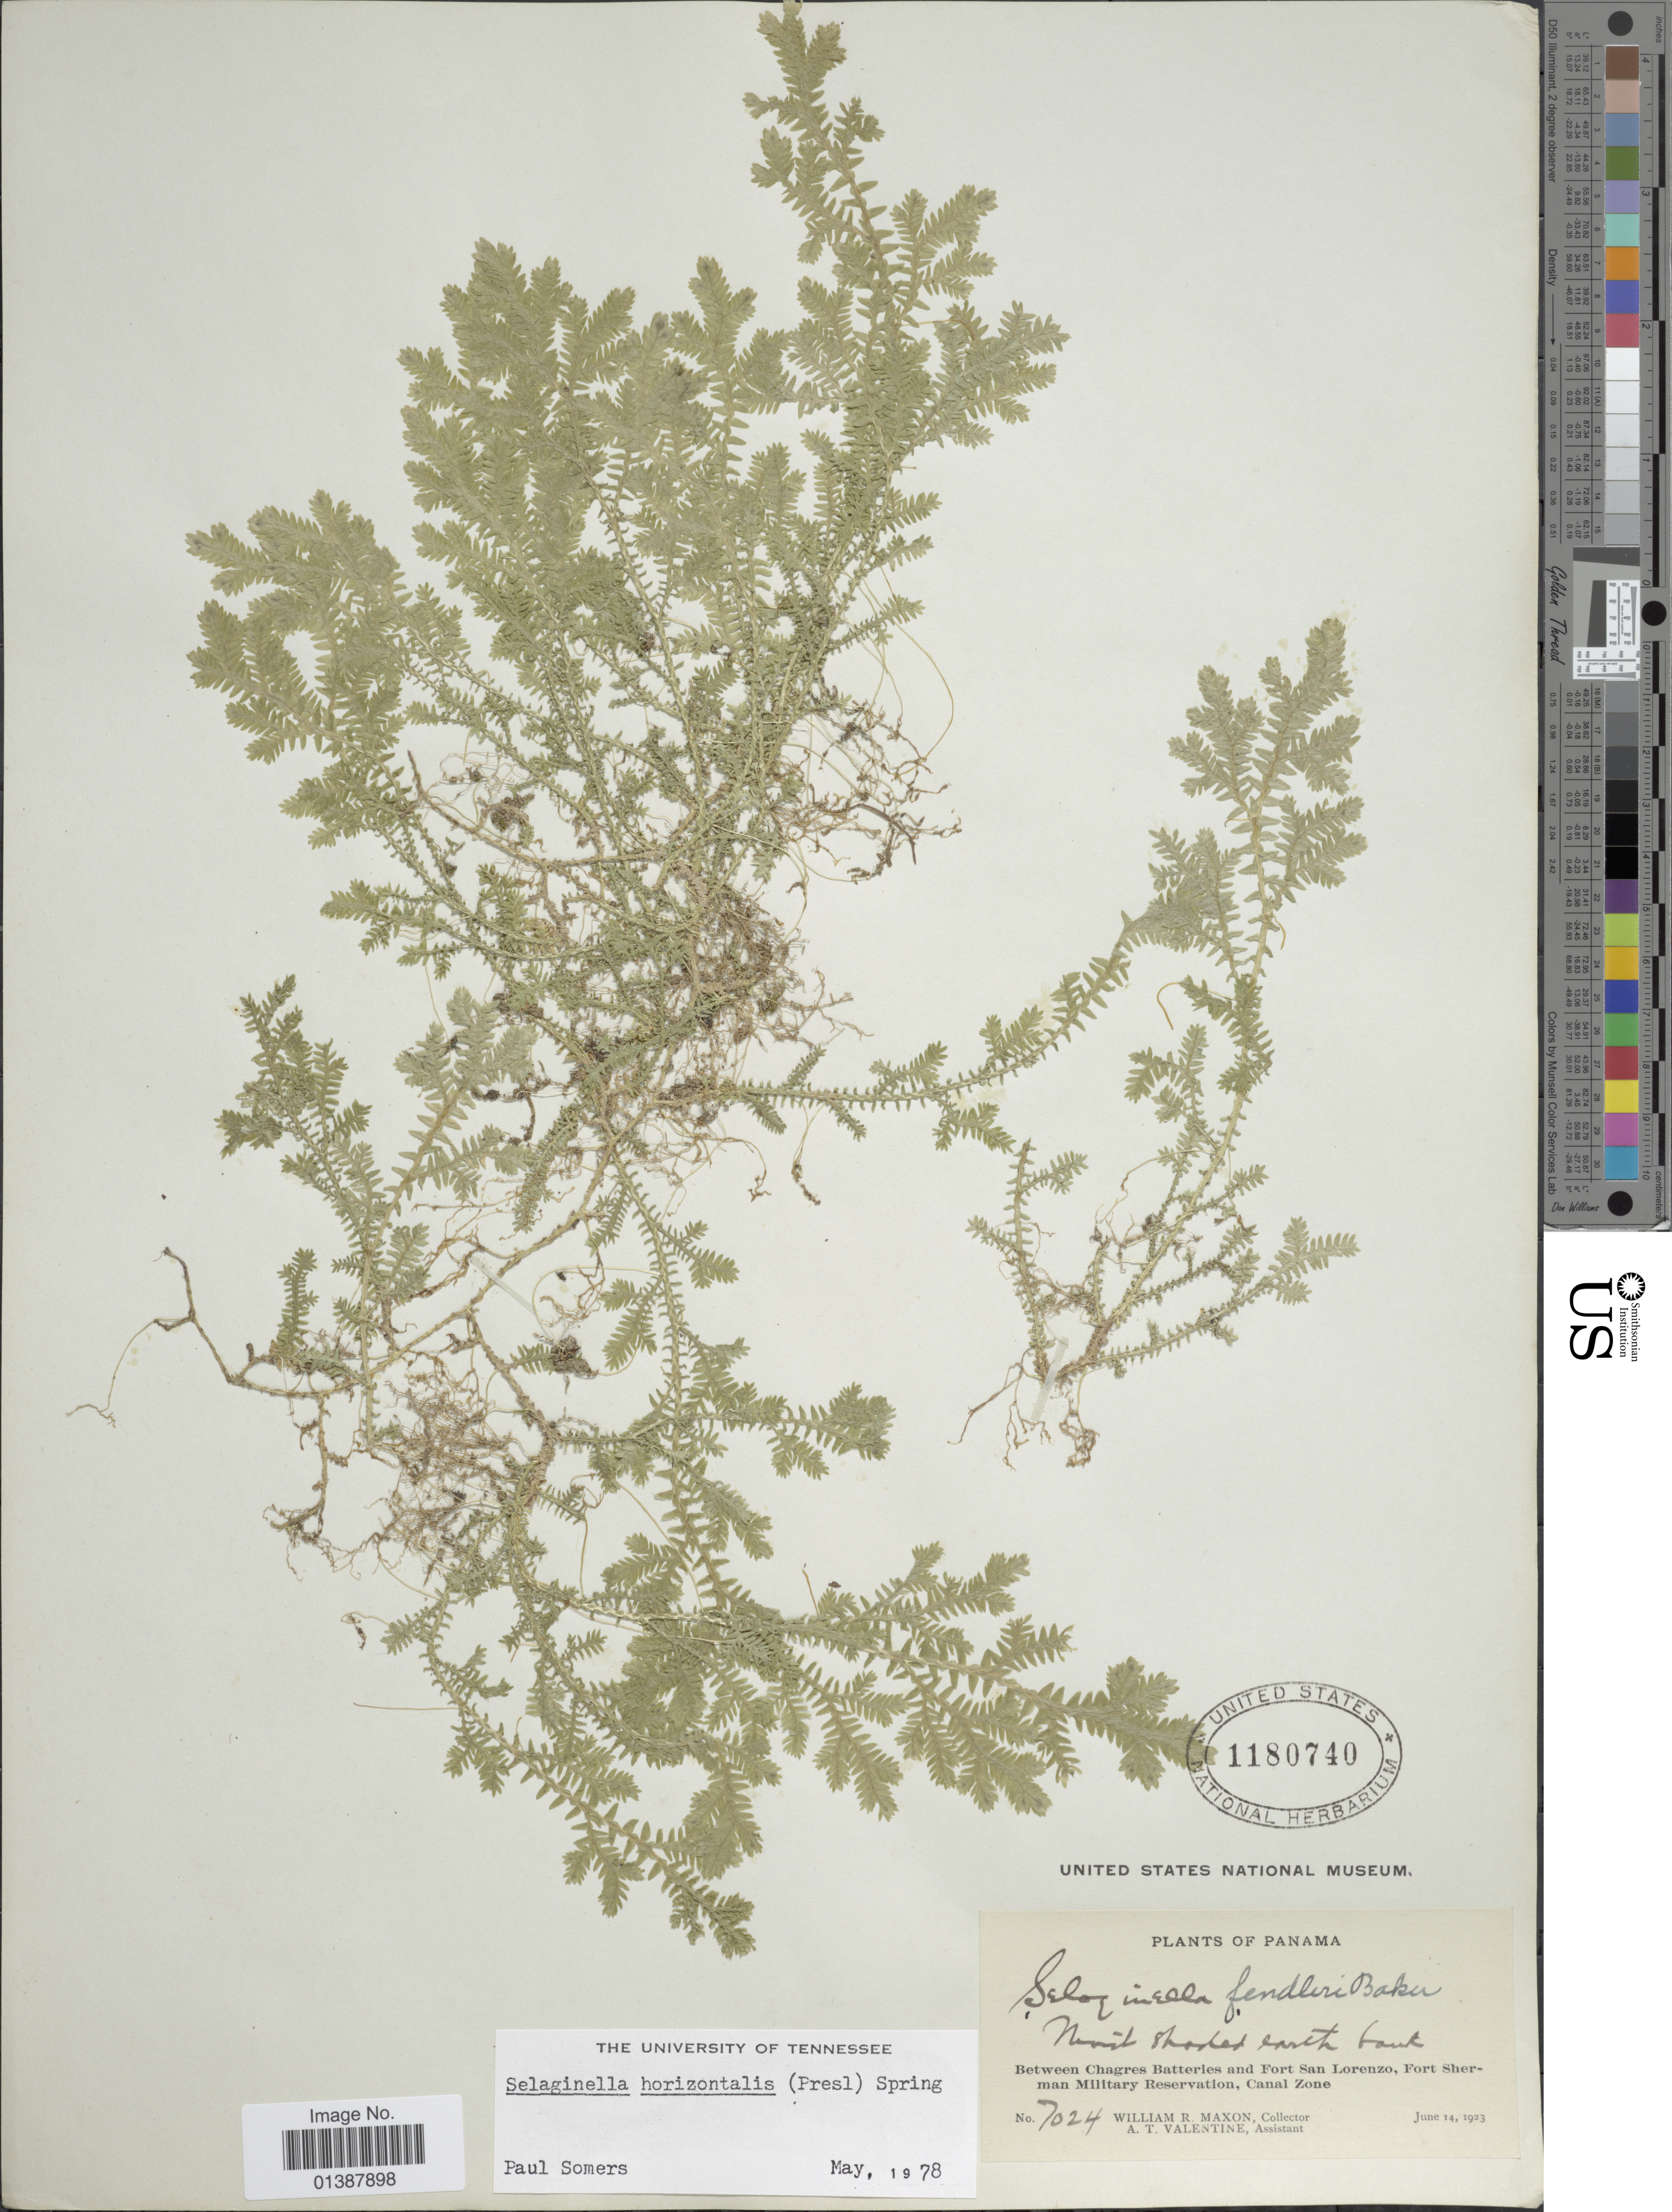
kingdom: Plantae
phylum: Tracheophyta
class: Lycopodiopsida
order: Selaginellales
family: Selaginellaceae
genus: Selaginella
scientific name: Selaginella horizontalis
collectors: W. R. Maxon & A. Valentine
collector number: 7024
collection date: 1923-06-14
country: Panama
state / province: Colón / Panamá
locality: Between Chagres Batteries and Fort San Lorenzo, Fort Sherman Military Reservation, Canal Zone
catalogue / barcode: US 1180740